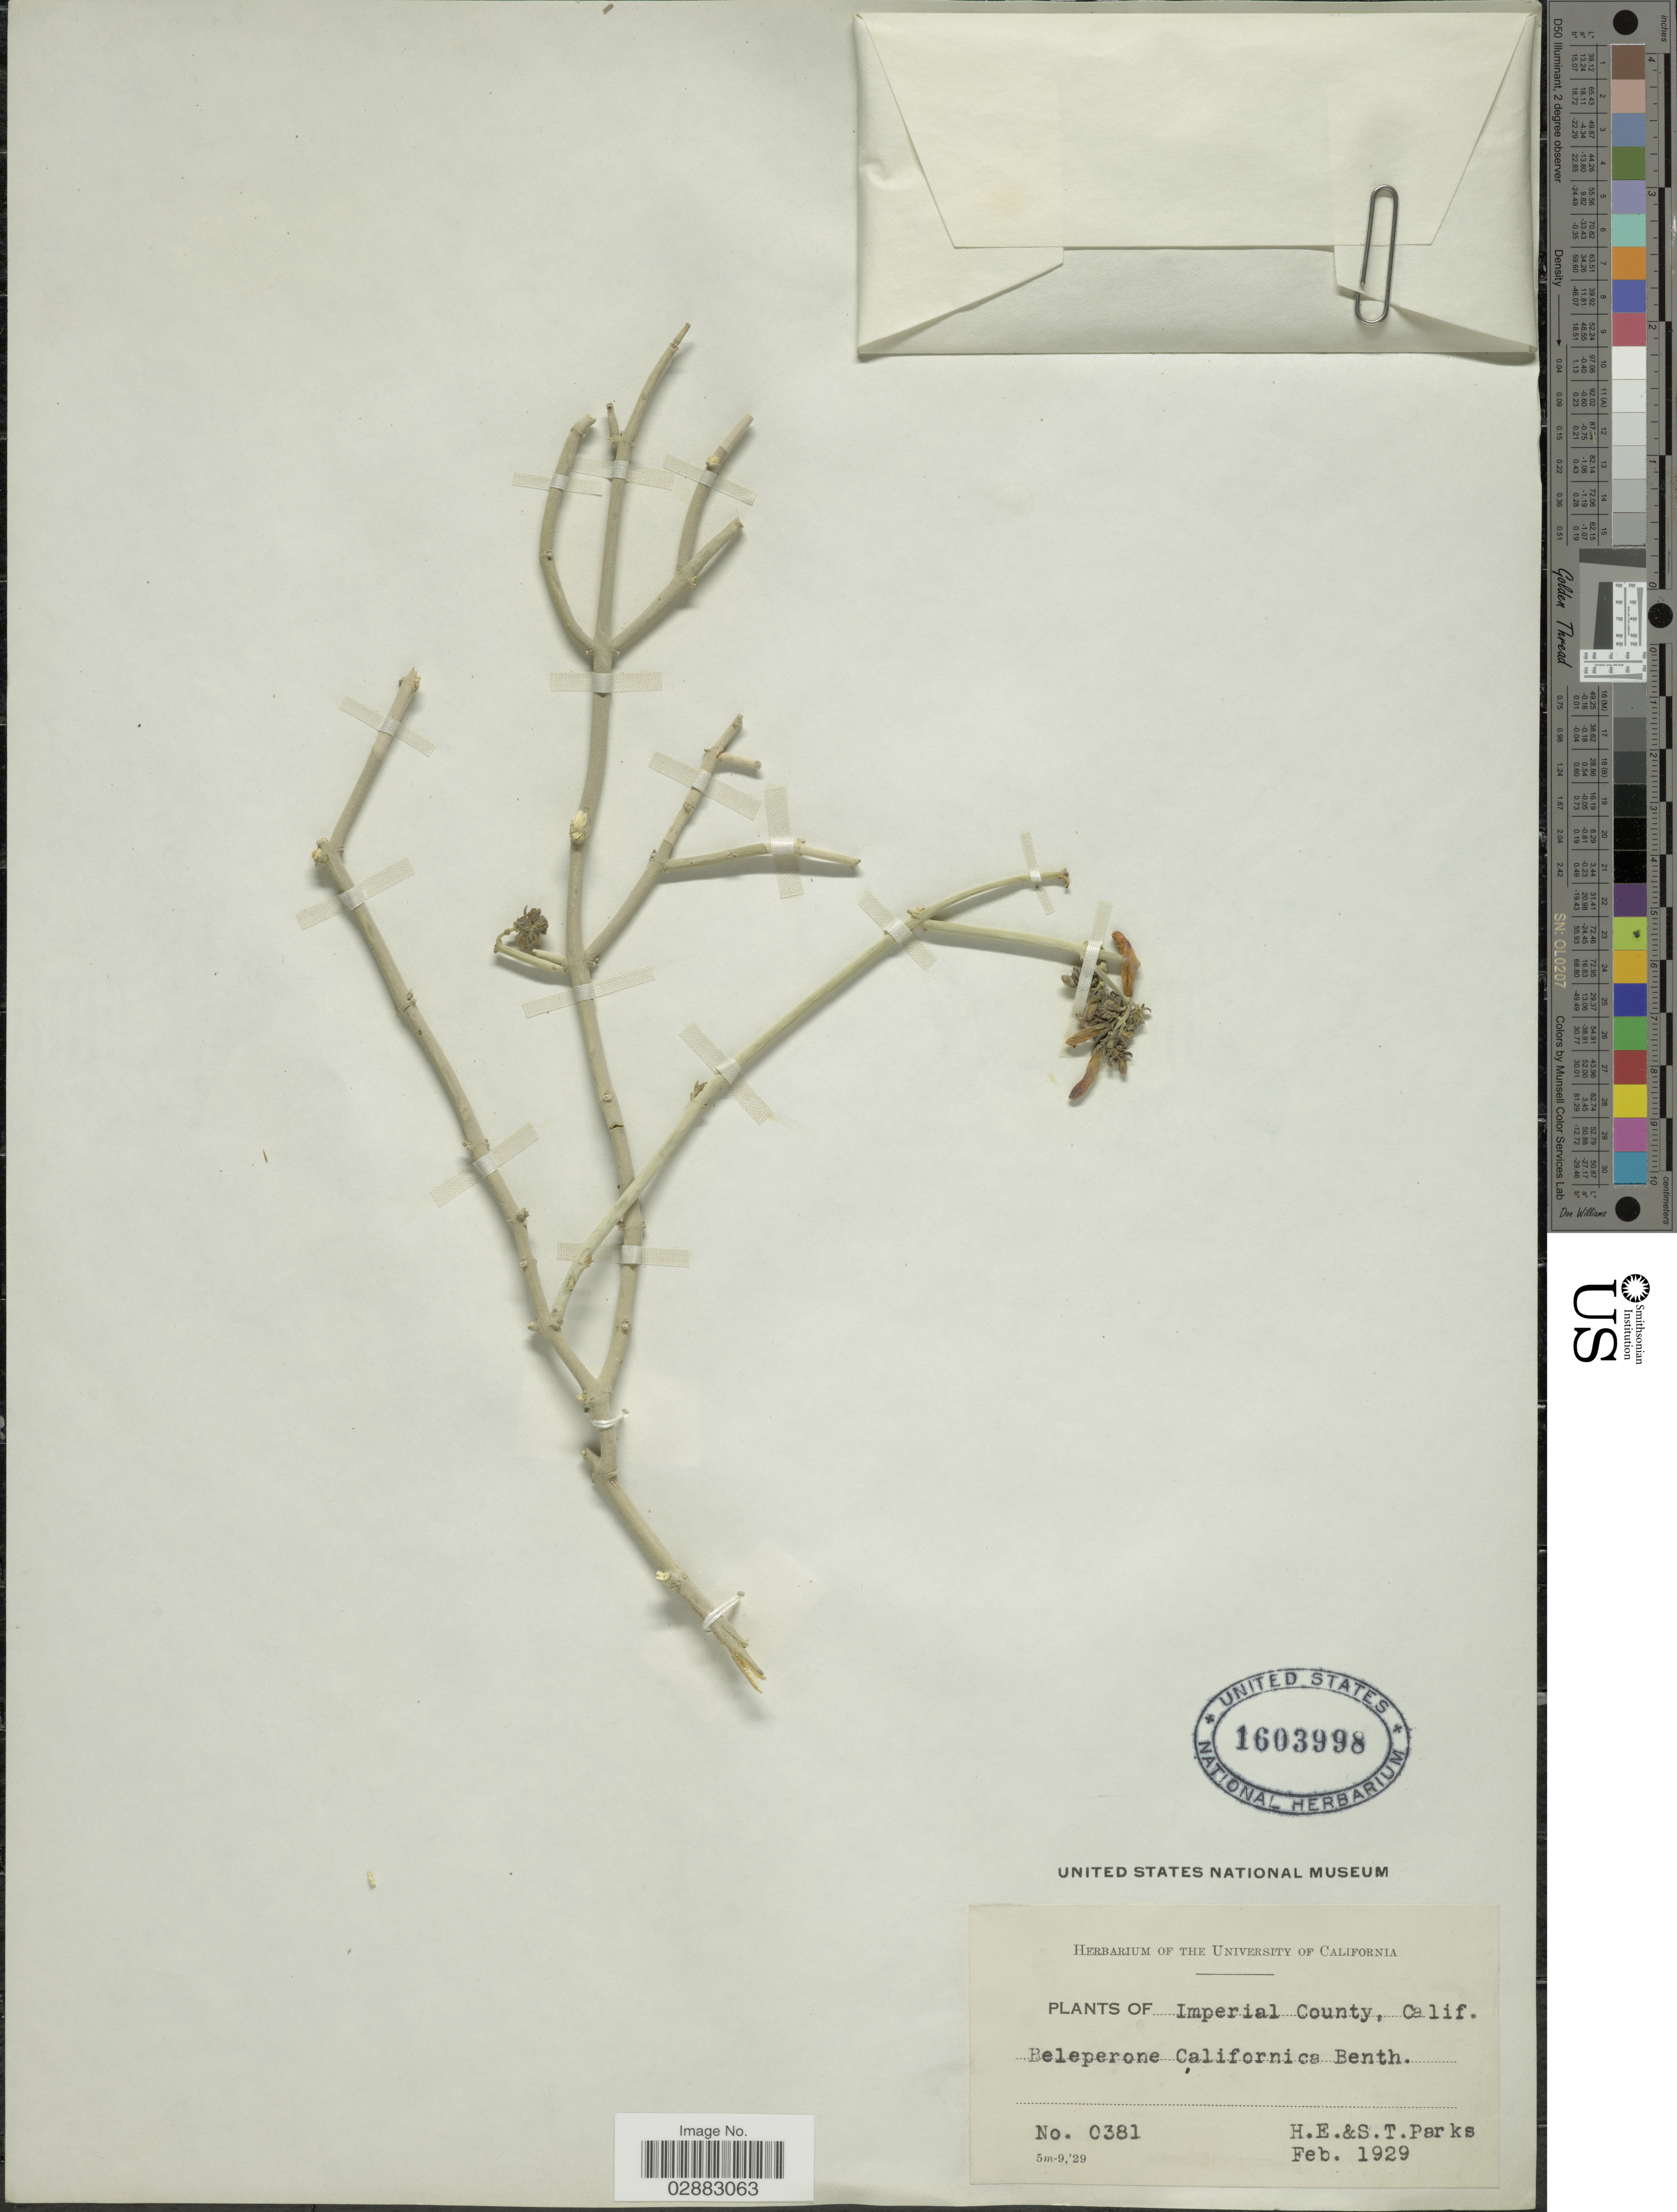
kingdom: Plantae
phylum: Tracheophyta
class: Magnoliopsida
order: Lamiales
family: Acanthaceae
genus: Beloperone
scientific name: Beloperone californica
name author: Benth.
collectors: H. E. Parks & S. Parks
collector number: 0381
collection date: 1929-02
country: United States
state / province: California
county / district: Imperial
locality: Imperial County.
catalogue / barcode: US 1603998